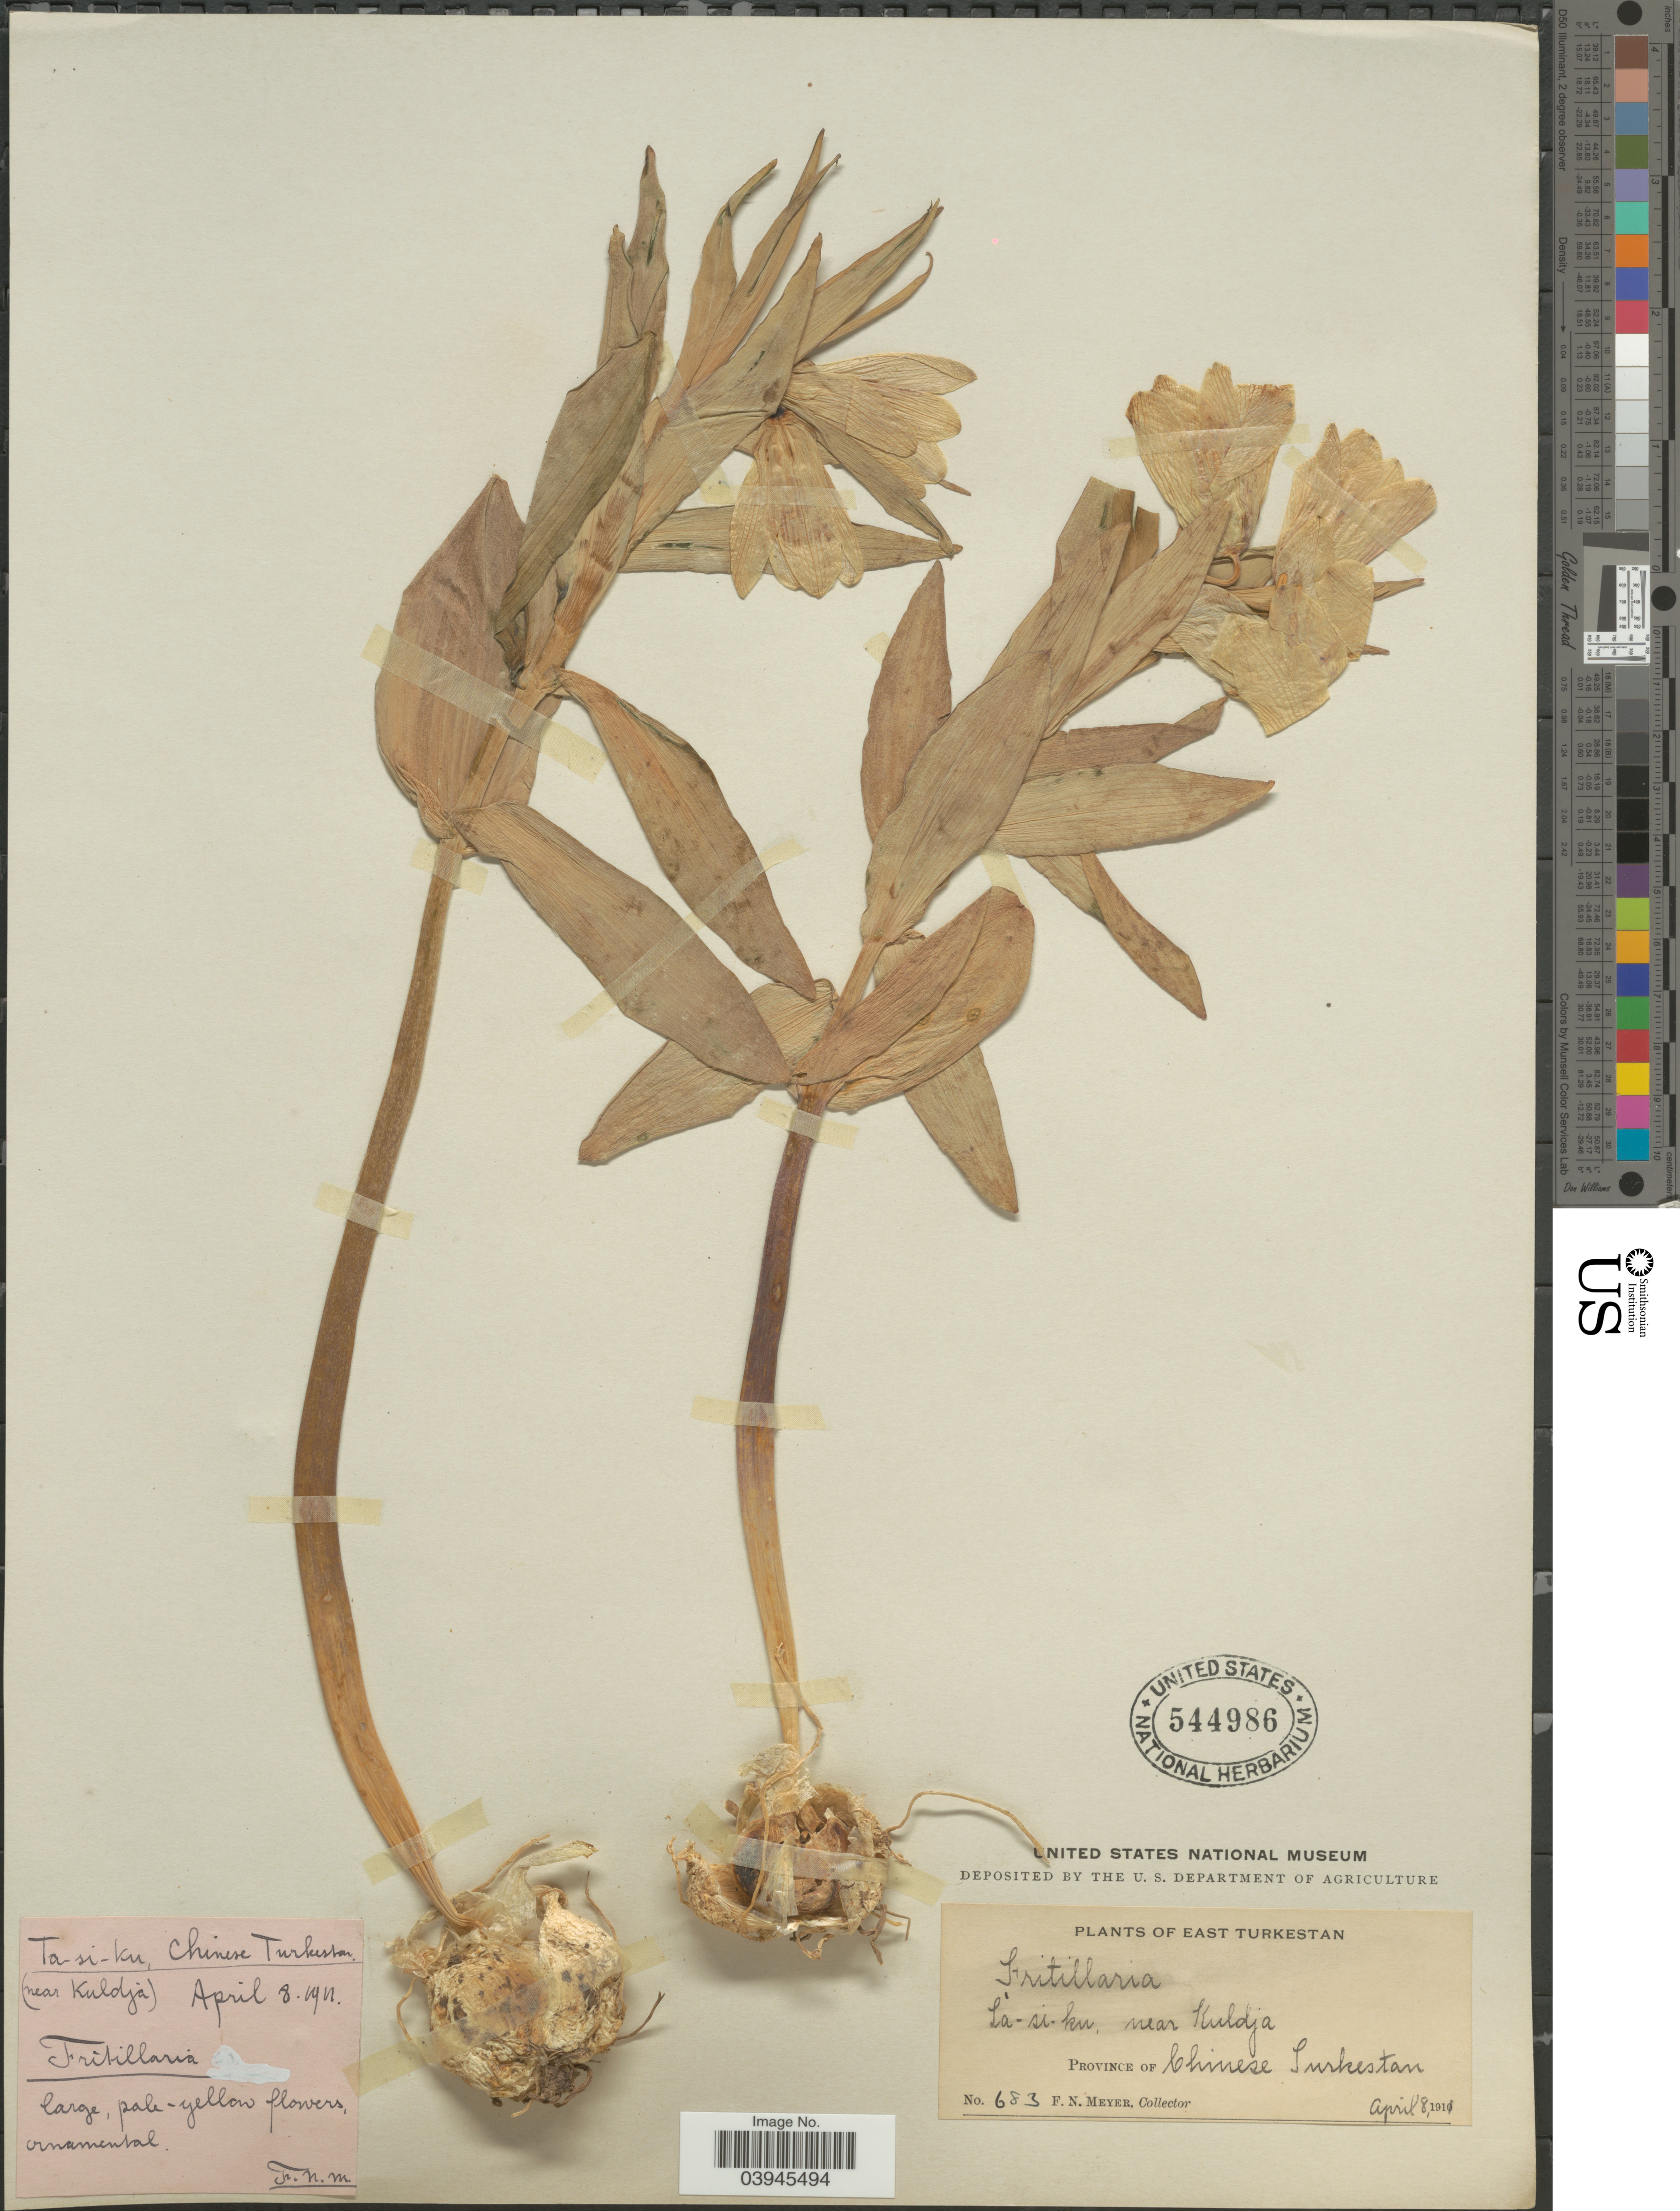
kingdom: Plantae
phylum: Tracheophyta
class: Liliopsida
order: Liliales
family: Liliaceae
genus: Fritillaria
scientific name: Fritillaria sp.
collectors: F. N. Meyer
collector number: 683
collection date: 1911-04-08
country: China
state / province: Xinjiang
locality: Ta-si-ku, Chinese Turkestan (near Kuldja). East Turkestan. La-si-ku, near Kuldja. Province of Chinese Turkestan.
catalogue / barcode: US 544986